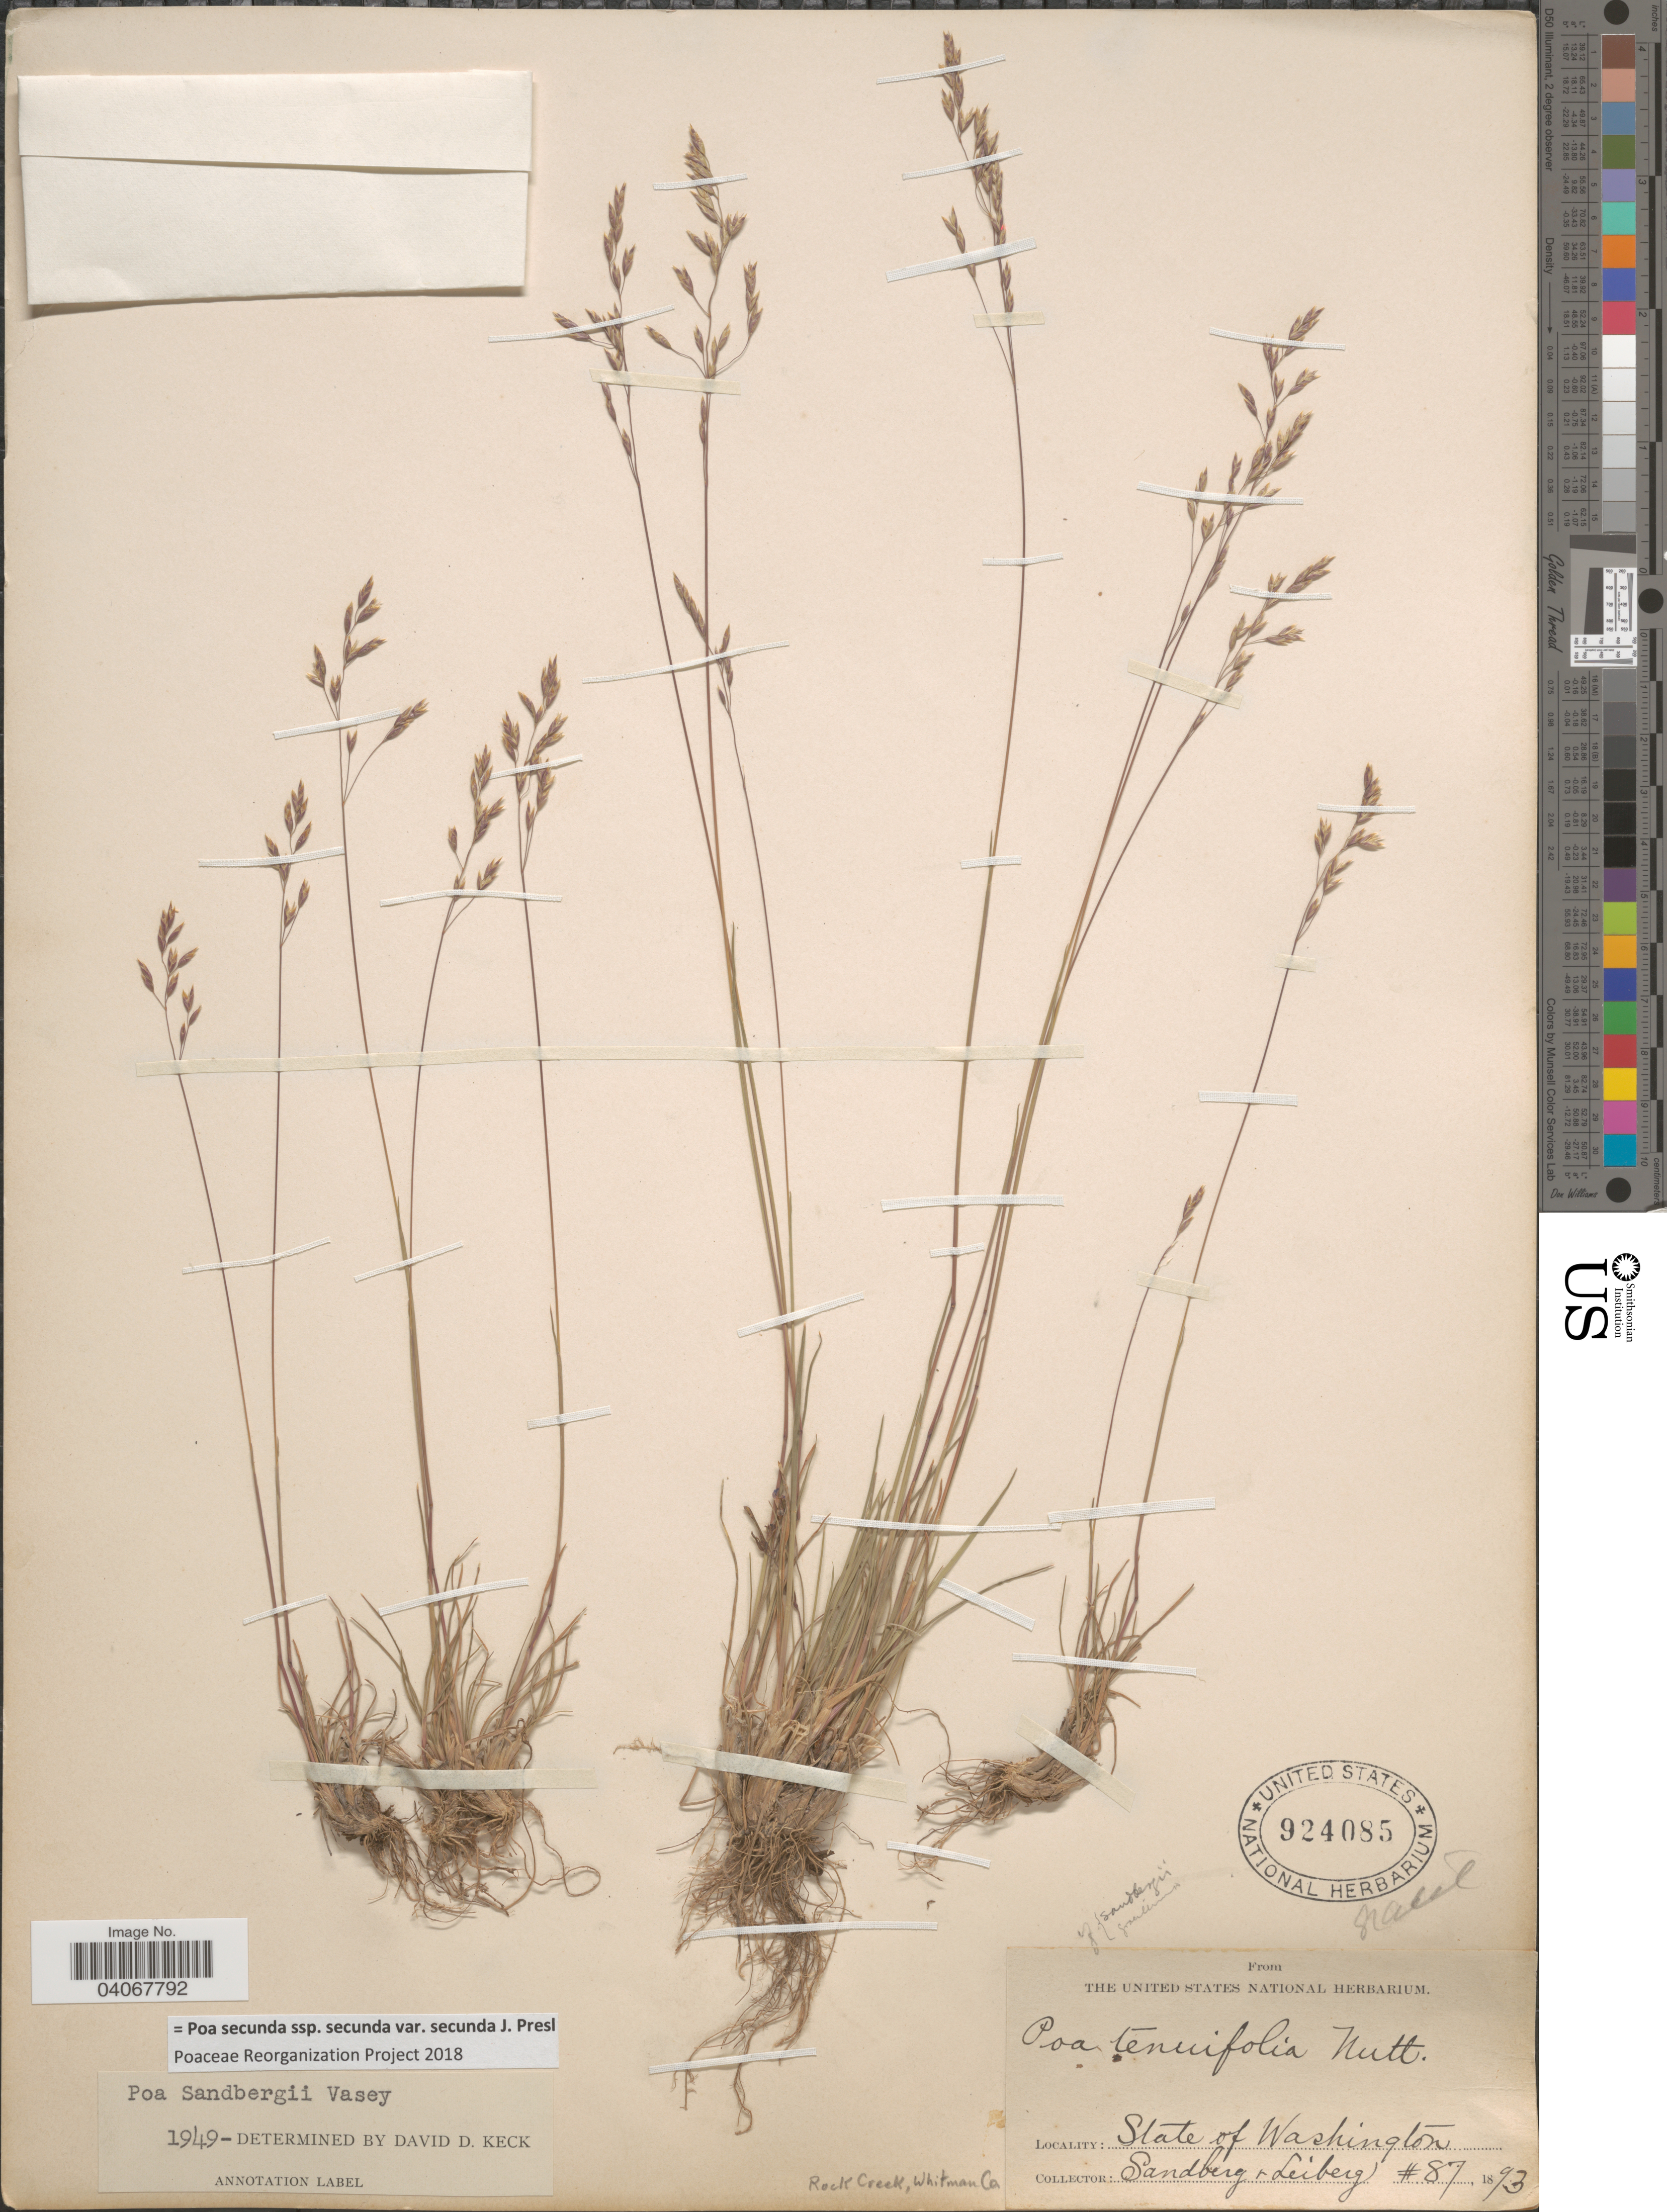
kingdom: Plantae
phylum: Tracheophyta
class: Liliopsida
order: Poales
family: Poaceae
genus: Poa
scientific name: Poa secunda subsp. secunda var. secunda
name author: J. Presl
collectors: Sandberg & -. Leiberg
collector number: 87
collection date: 1893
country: United States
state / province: Washington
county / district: Whitman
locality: Rock Creek, Whitman Co.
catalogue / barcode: US 924085